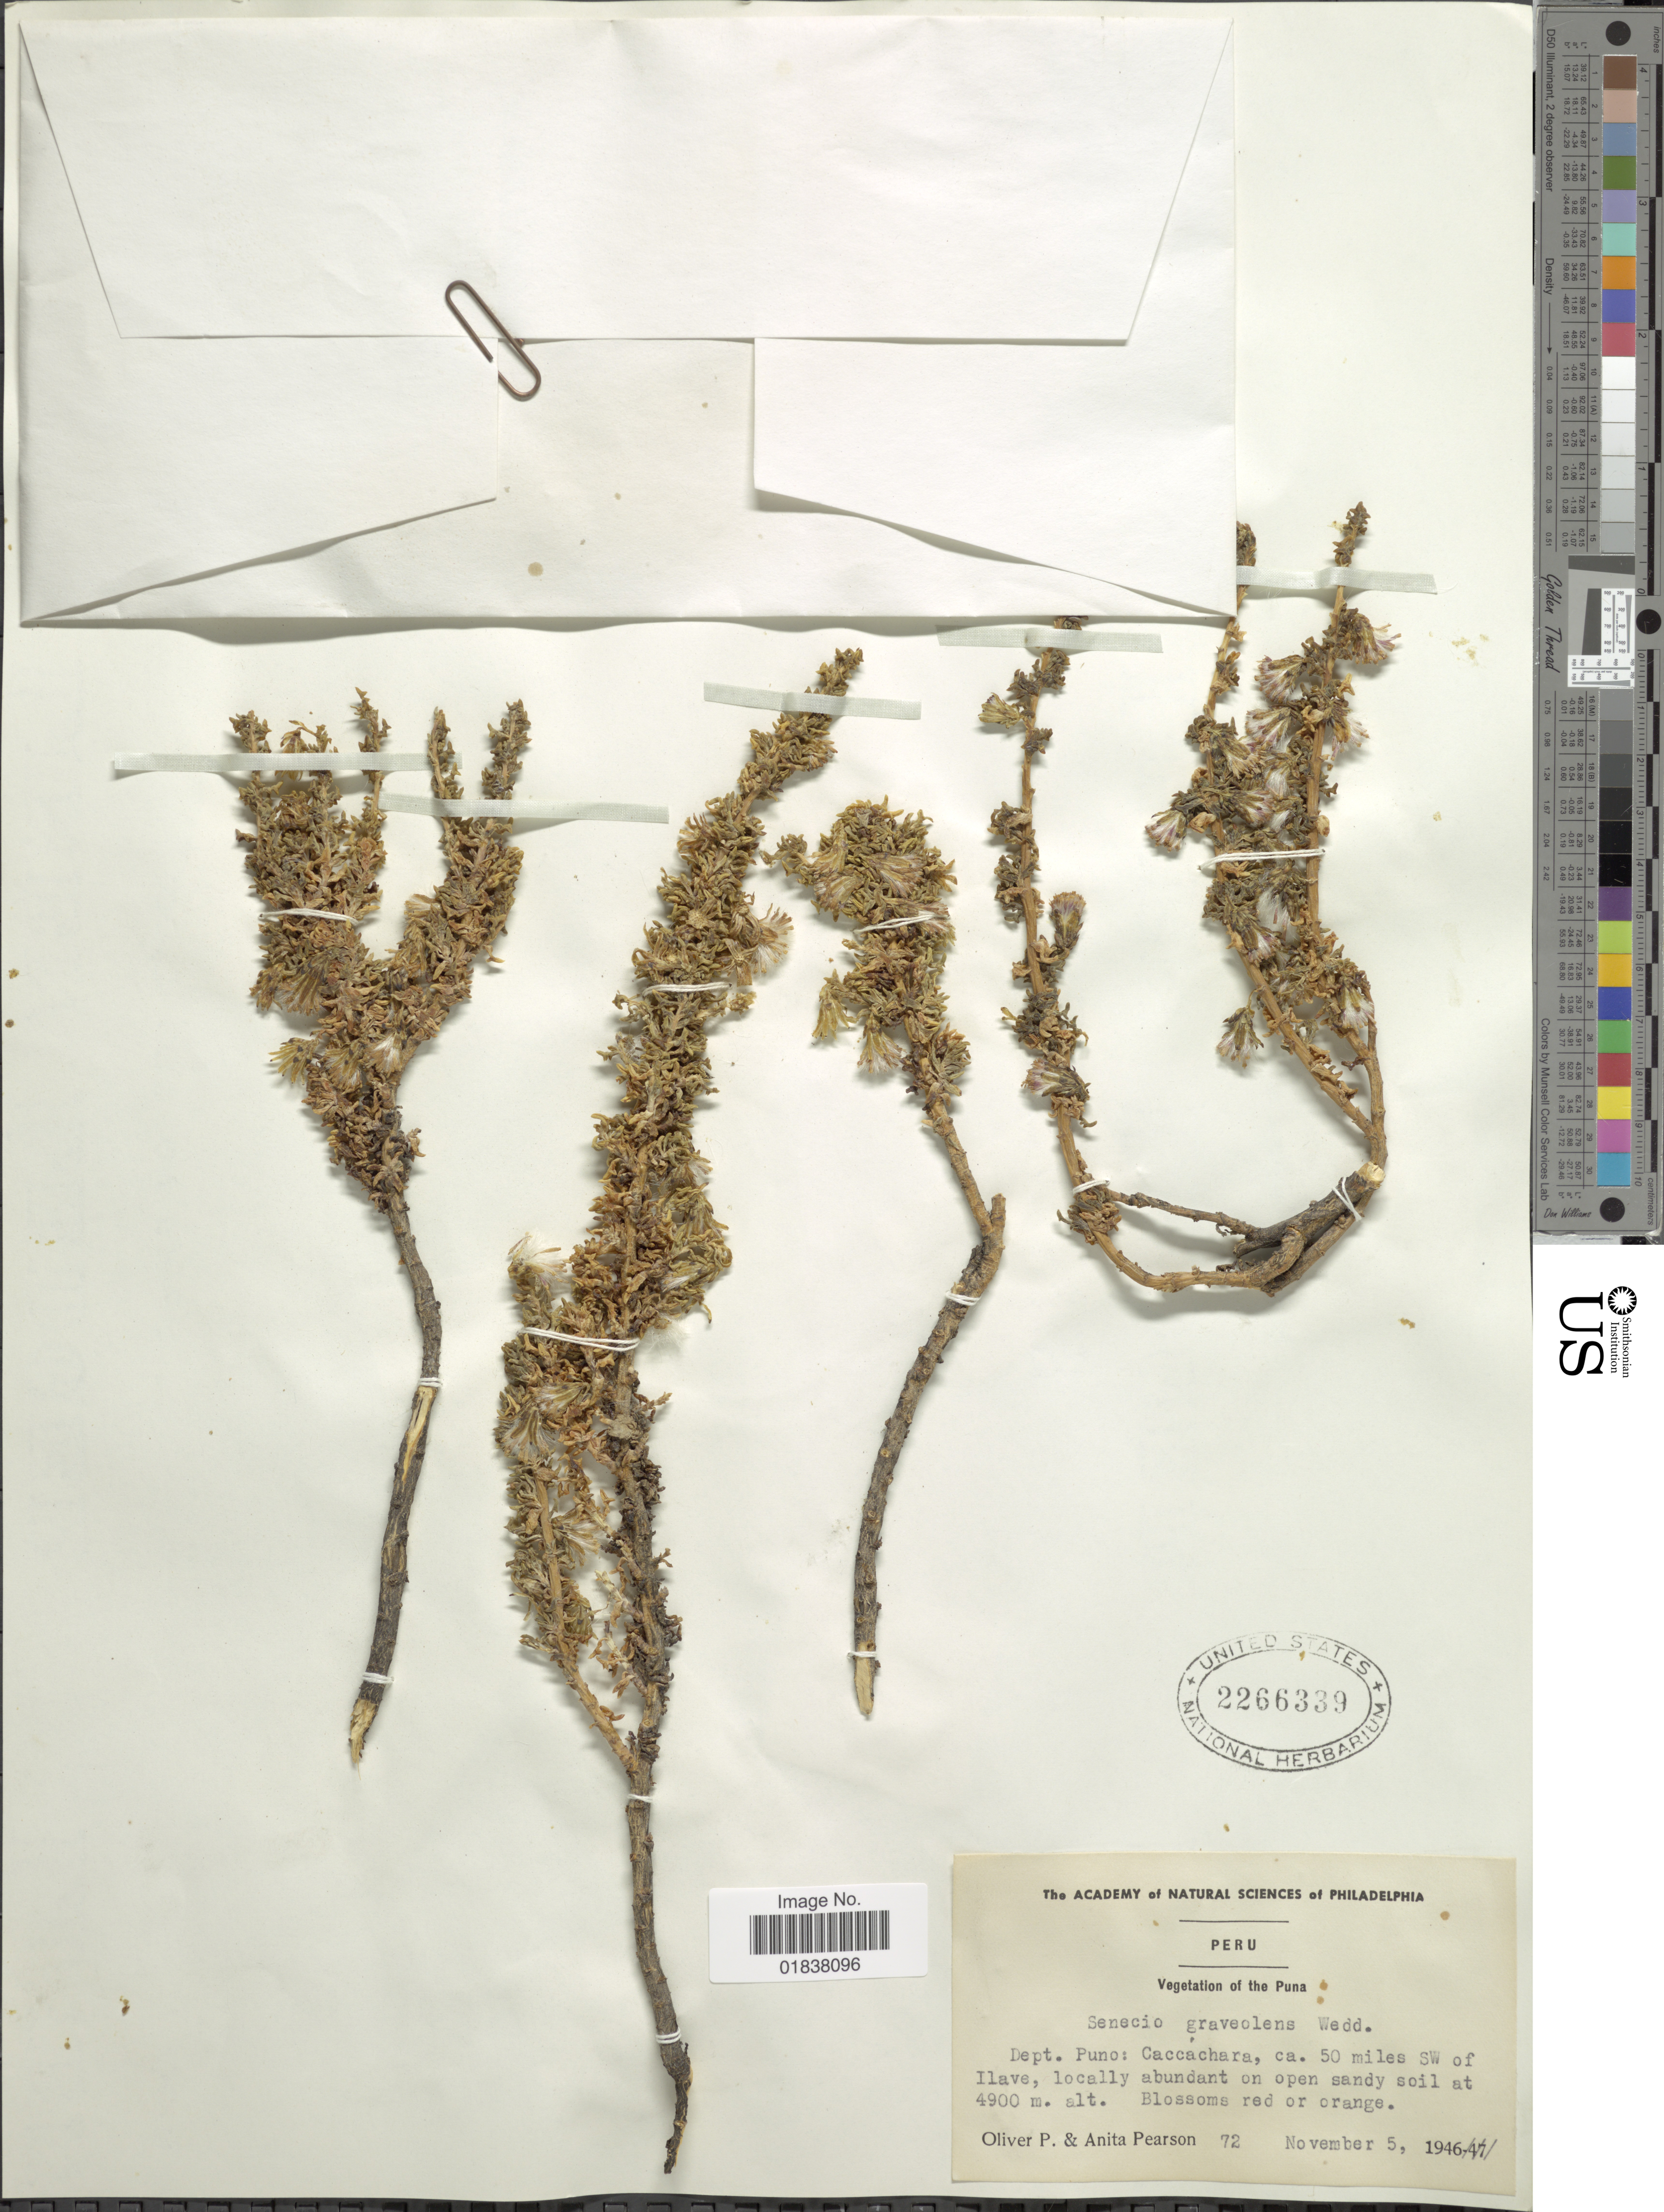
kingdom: Plantae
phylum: Tracheophyta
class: Magnoliopsida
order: Asterales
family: Asteraceae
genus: Senecio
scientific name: Senecio nutans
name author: Sch. Bip.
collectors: O. P. Pearson & A. Pearson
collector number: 72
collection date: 1946-11-05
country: Peru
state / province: Puno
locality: Caccachara, ca 50 miles SW of Ilave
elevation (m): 4900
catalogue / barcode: US 2266339